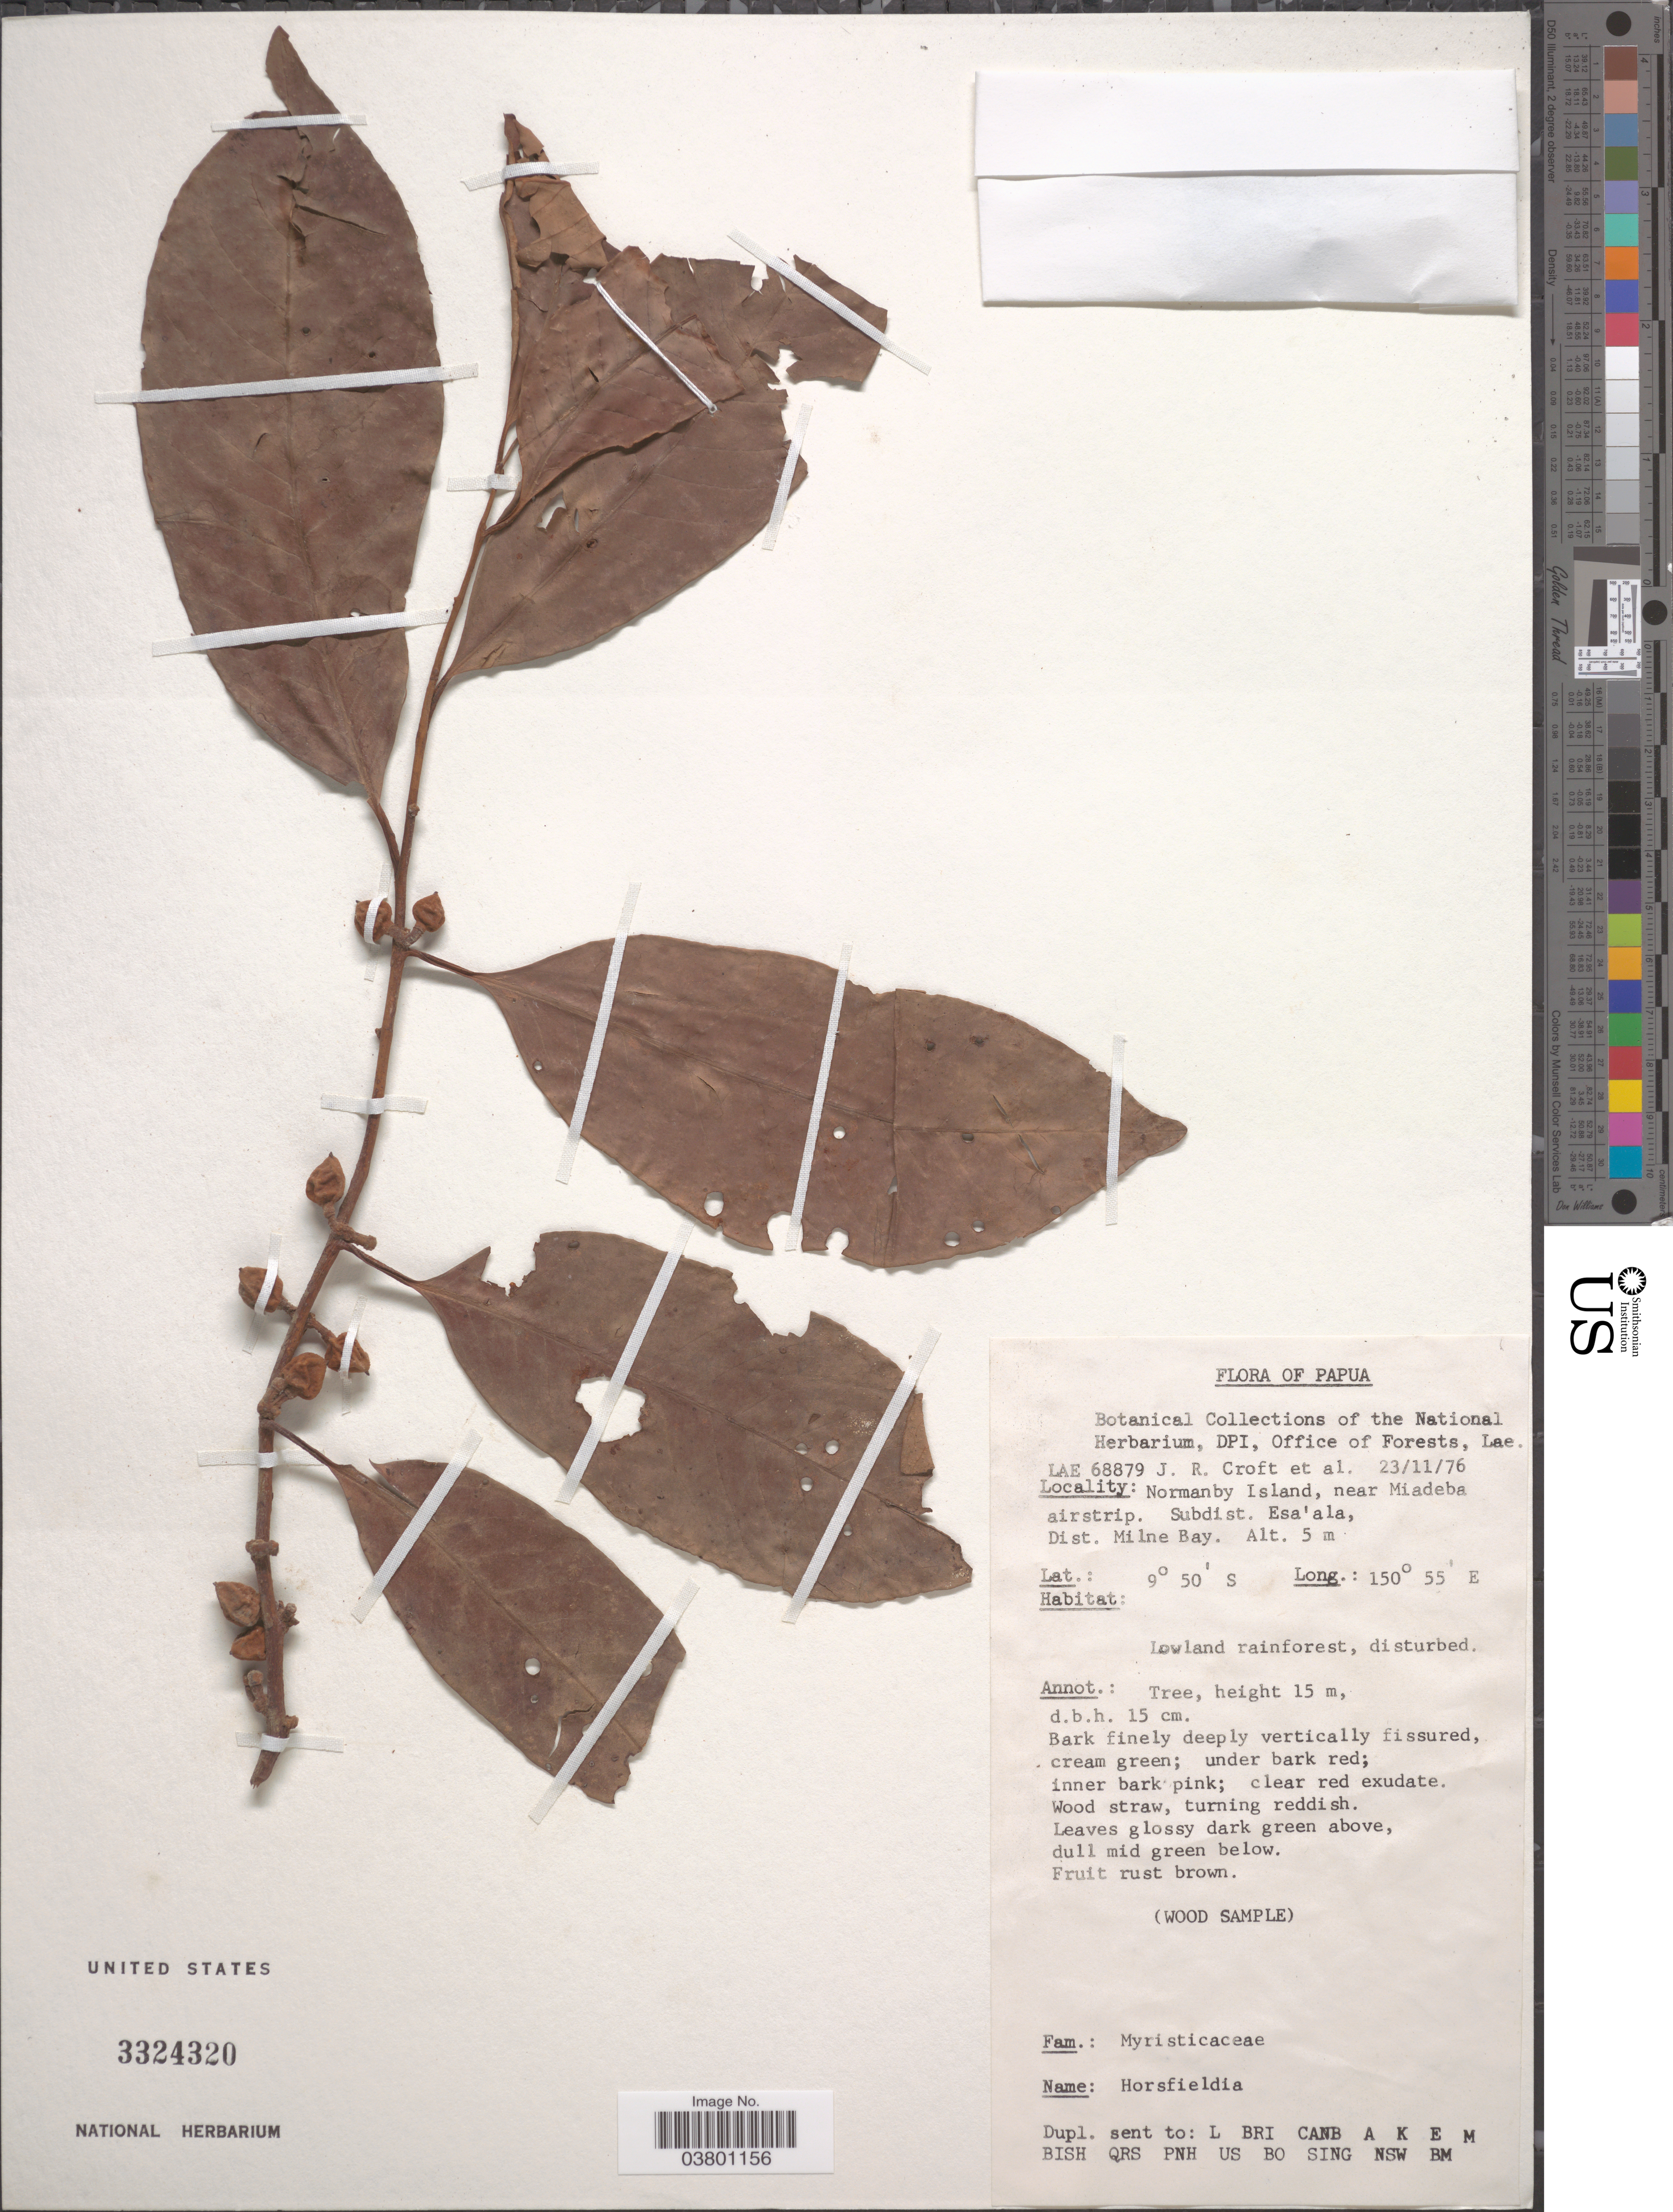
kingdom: Plantae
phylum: Tracheophyta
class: Magnoliopsida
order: Magnoliales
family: Myristicaceae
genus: Horsfieldia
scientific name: Horsfieldia sp.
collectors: J. R. Croft & et al.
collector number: LAE 68879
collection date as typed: Transcribed d/m/y: 23/11/76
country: Papua New Guinea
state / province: Milne Bay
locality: Papua. Normanby Island, near Miadeba airstrip. Subdist. Esa'ala, Dist. Milne Bay.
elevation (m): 5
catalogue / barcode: US 3324320